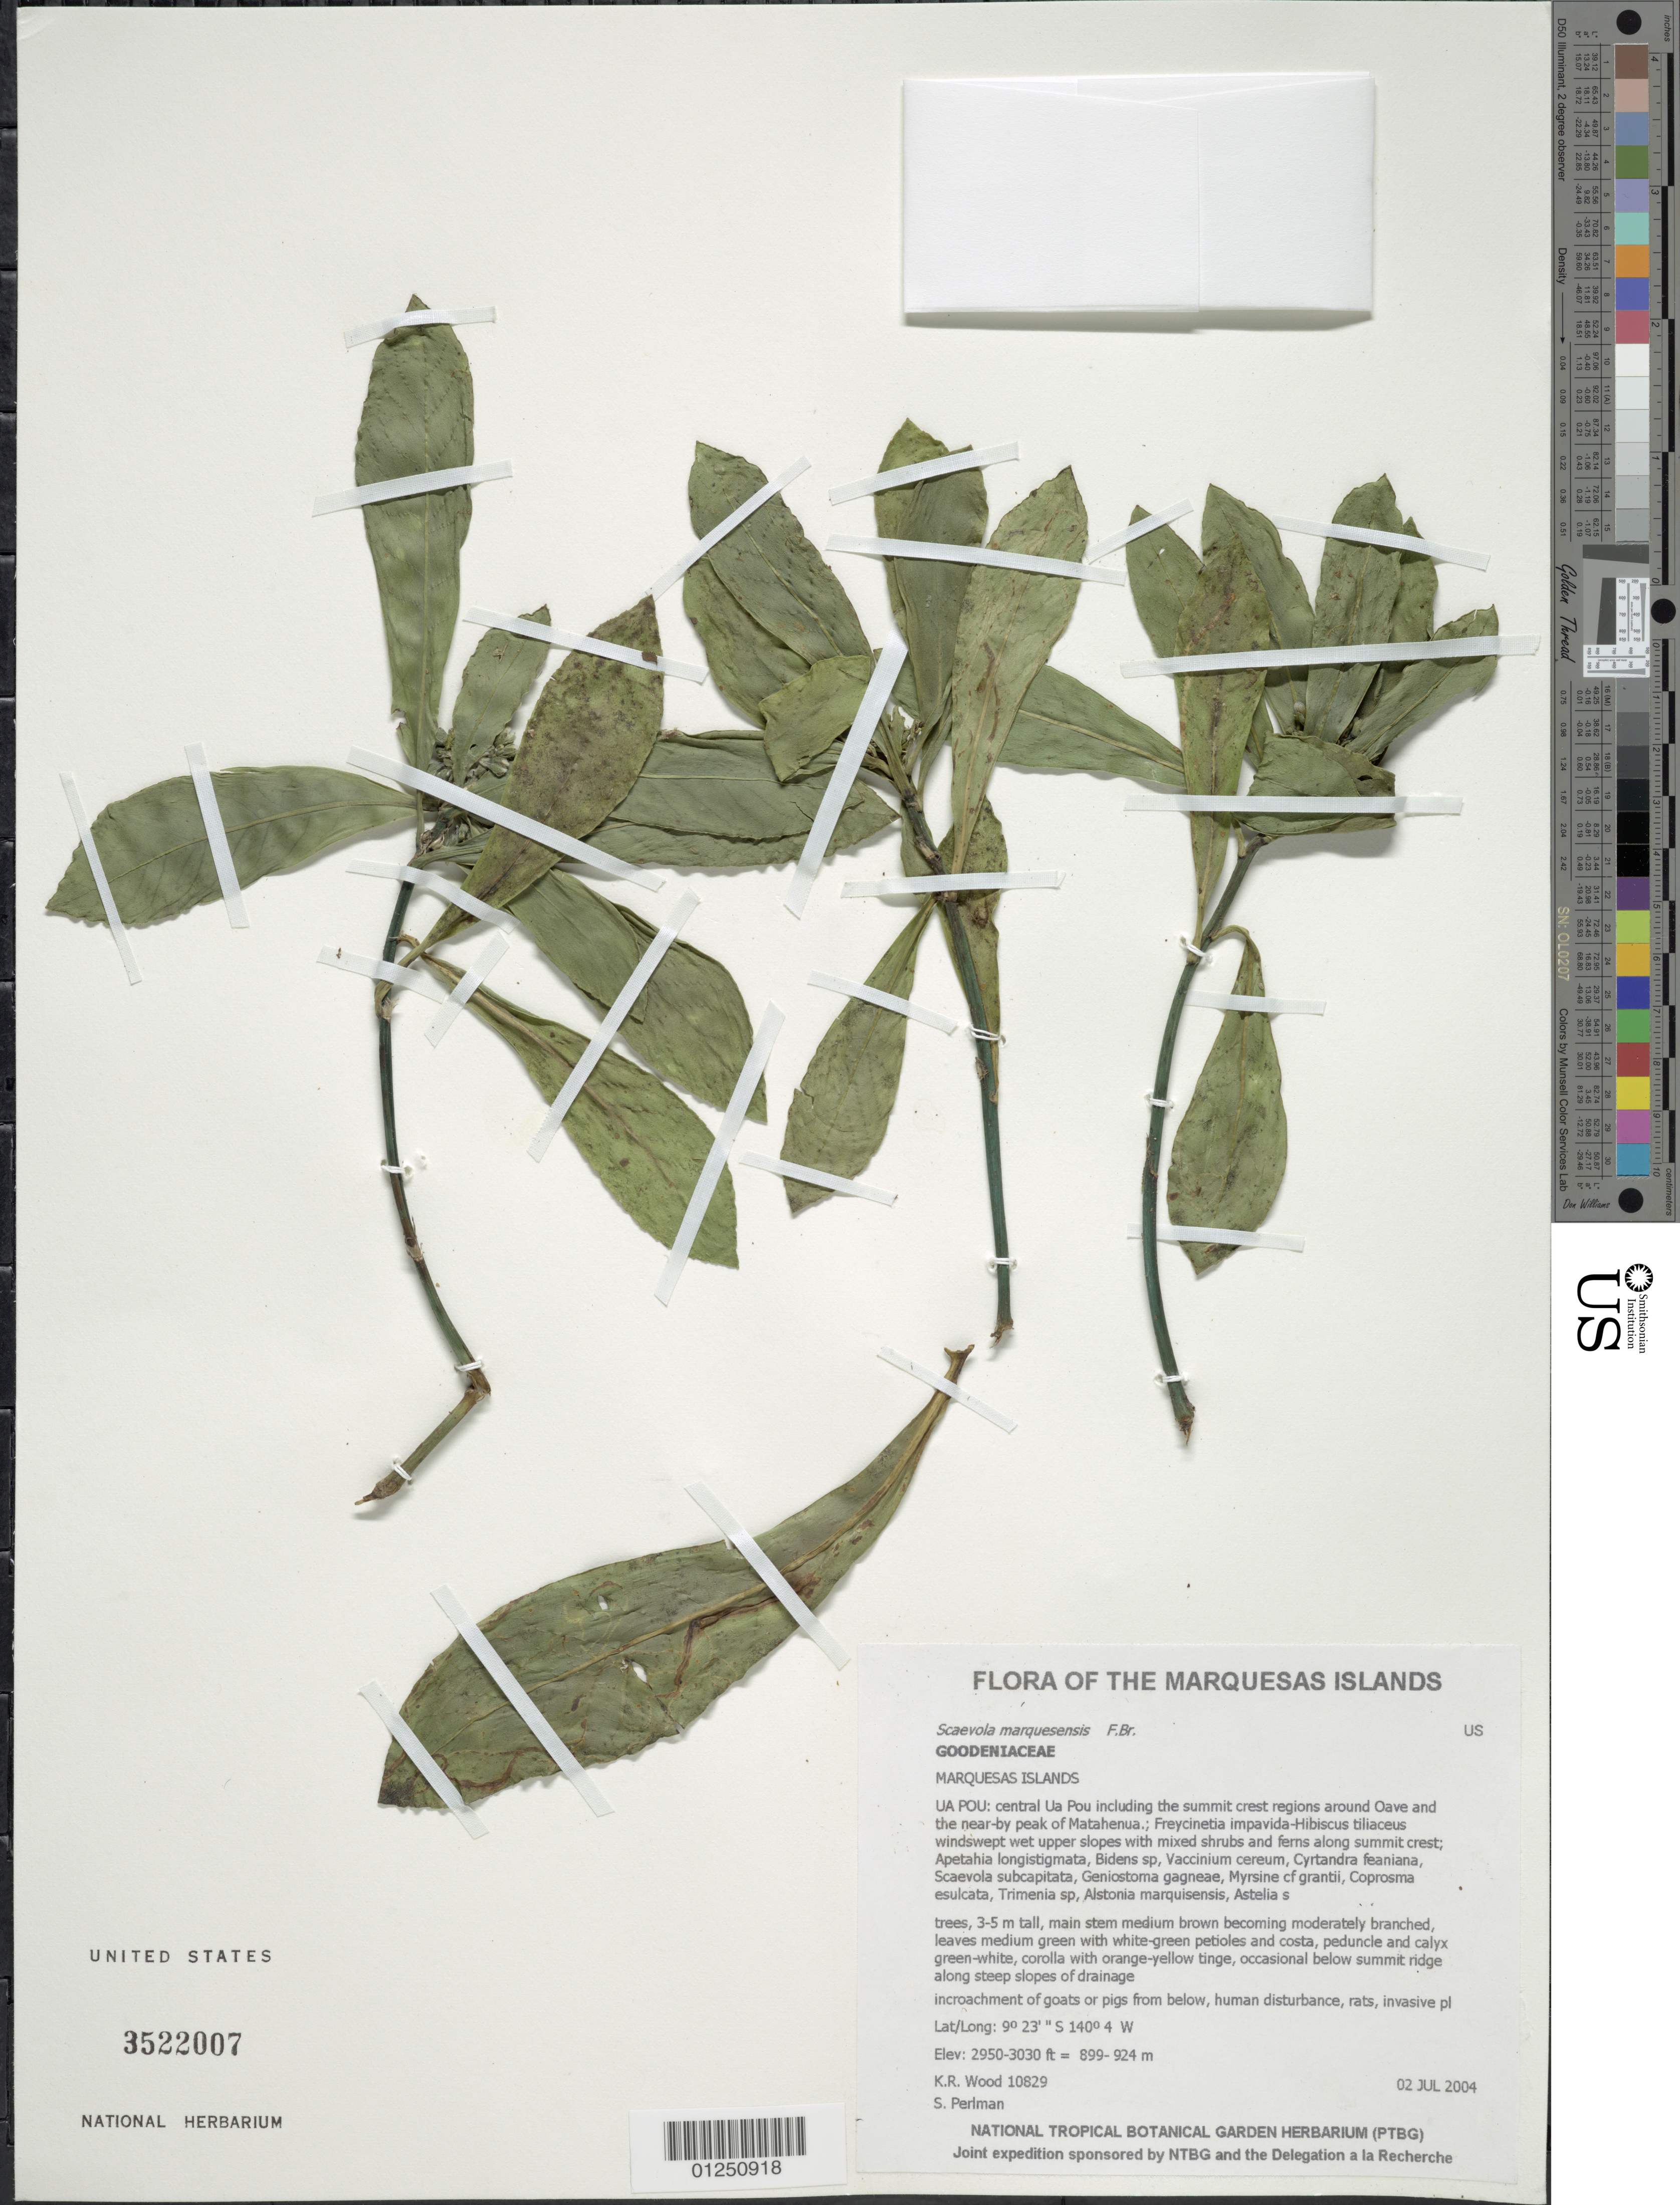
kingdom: Plantae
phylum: Tracheophyta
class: Magnoliopsida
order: Asterales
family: Goodeniaceae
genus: Scaevola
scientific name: Scaevola marquesensis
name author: F. Br.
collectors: K. R. Wood & S. P. Perlman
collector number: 10829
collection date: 2004-07-02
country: French Polynesia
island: Ua Pou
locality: Central Ua Pou including the summit crest regions around Oave and the near-by peak of Matahenua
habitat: Freycinetia impavida - Hibiscus tiliaceus windswept wet upper slopes with mixed shrubs and ferns along summit crest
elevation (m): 899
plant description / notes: Goats or pigs from below, human disturbance, rats, invasive plant taxa from below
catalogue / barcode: US 3522007